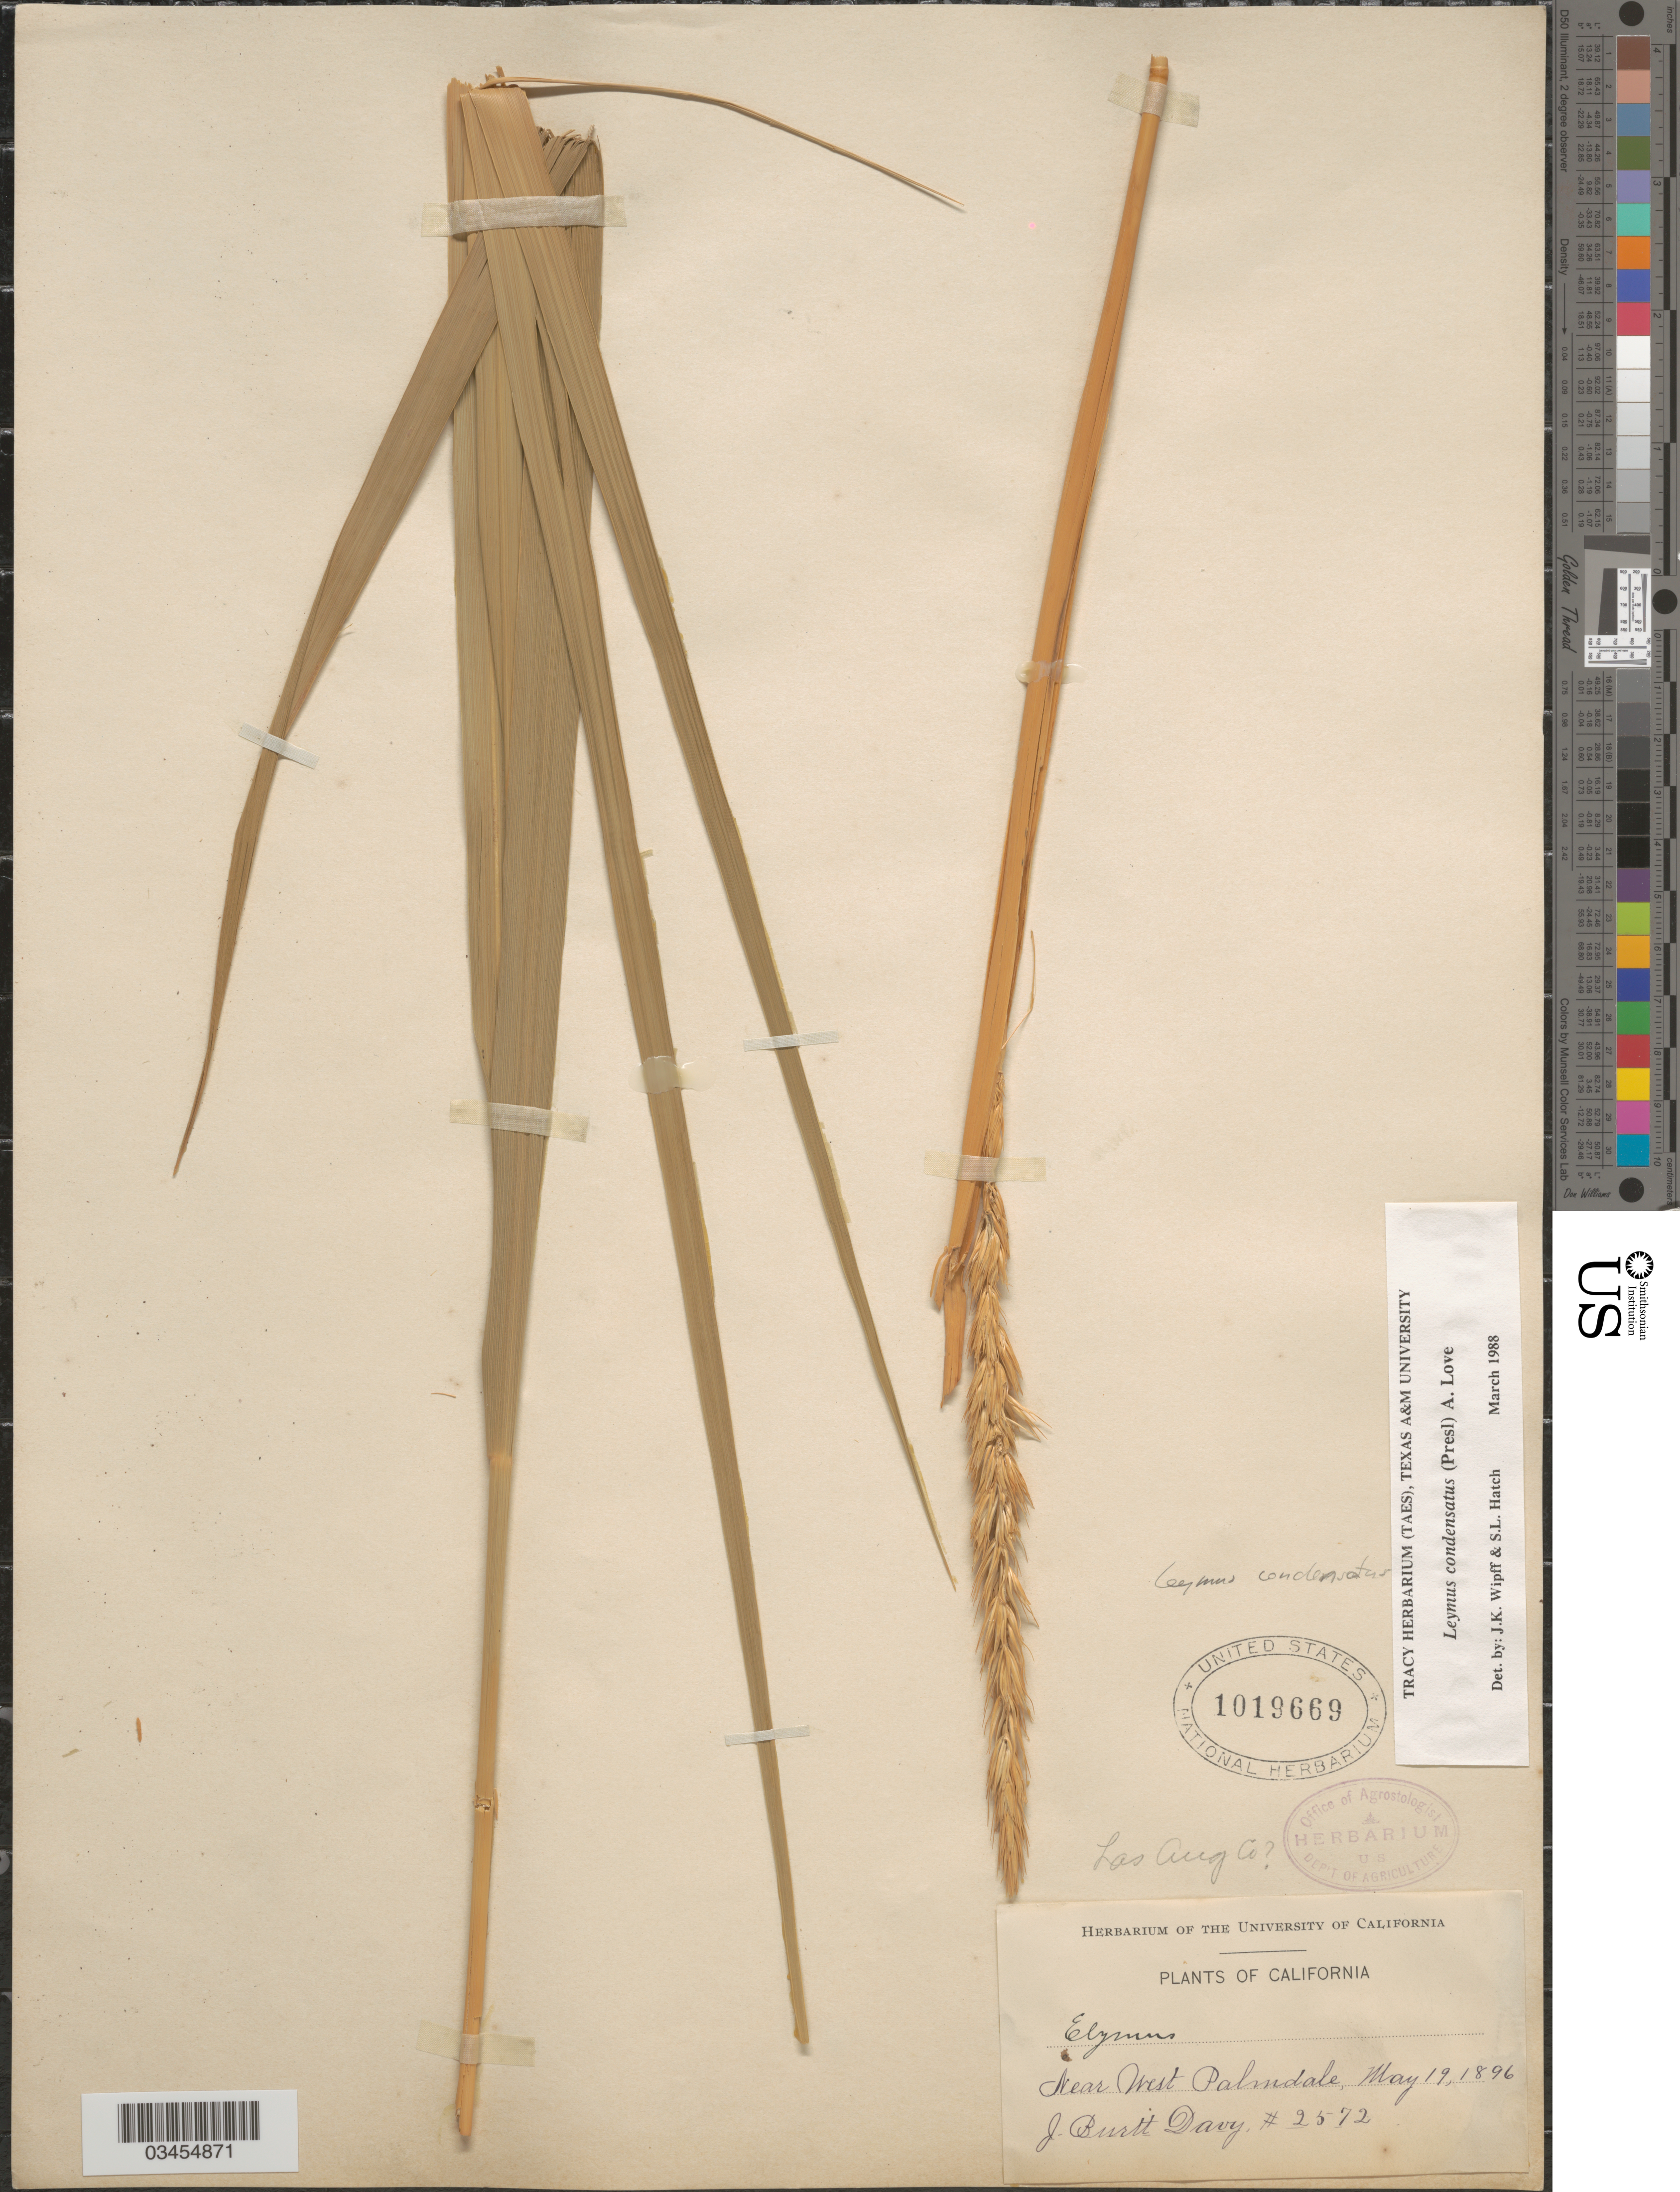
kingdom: Plantae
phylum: Tracheophyta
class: Liliopsida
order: Poales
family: Poaceae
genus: Leymus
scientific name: Leymus condensatus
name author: (J. Presl) Á. Löve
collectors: J. Burtt Davy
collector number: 2572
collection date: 1896-05-19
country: United States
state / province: California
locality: Los Ang Co [unsure placement]. Near west Palmdale.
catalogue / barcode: US 1019669